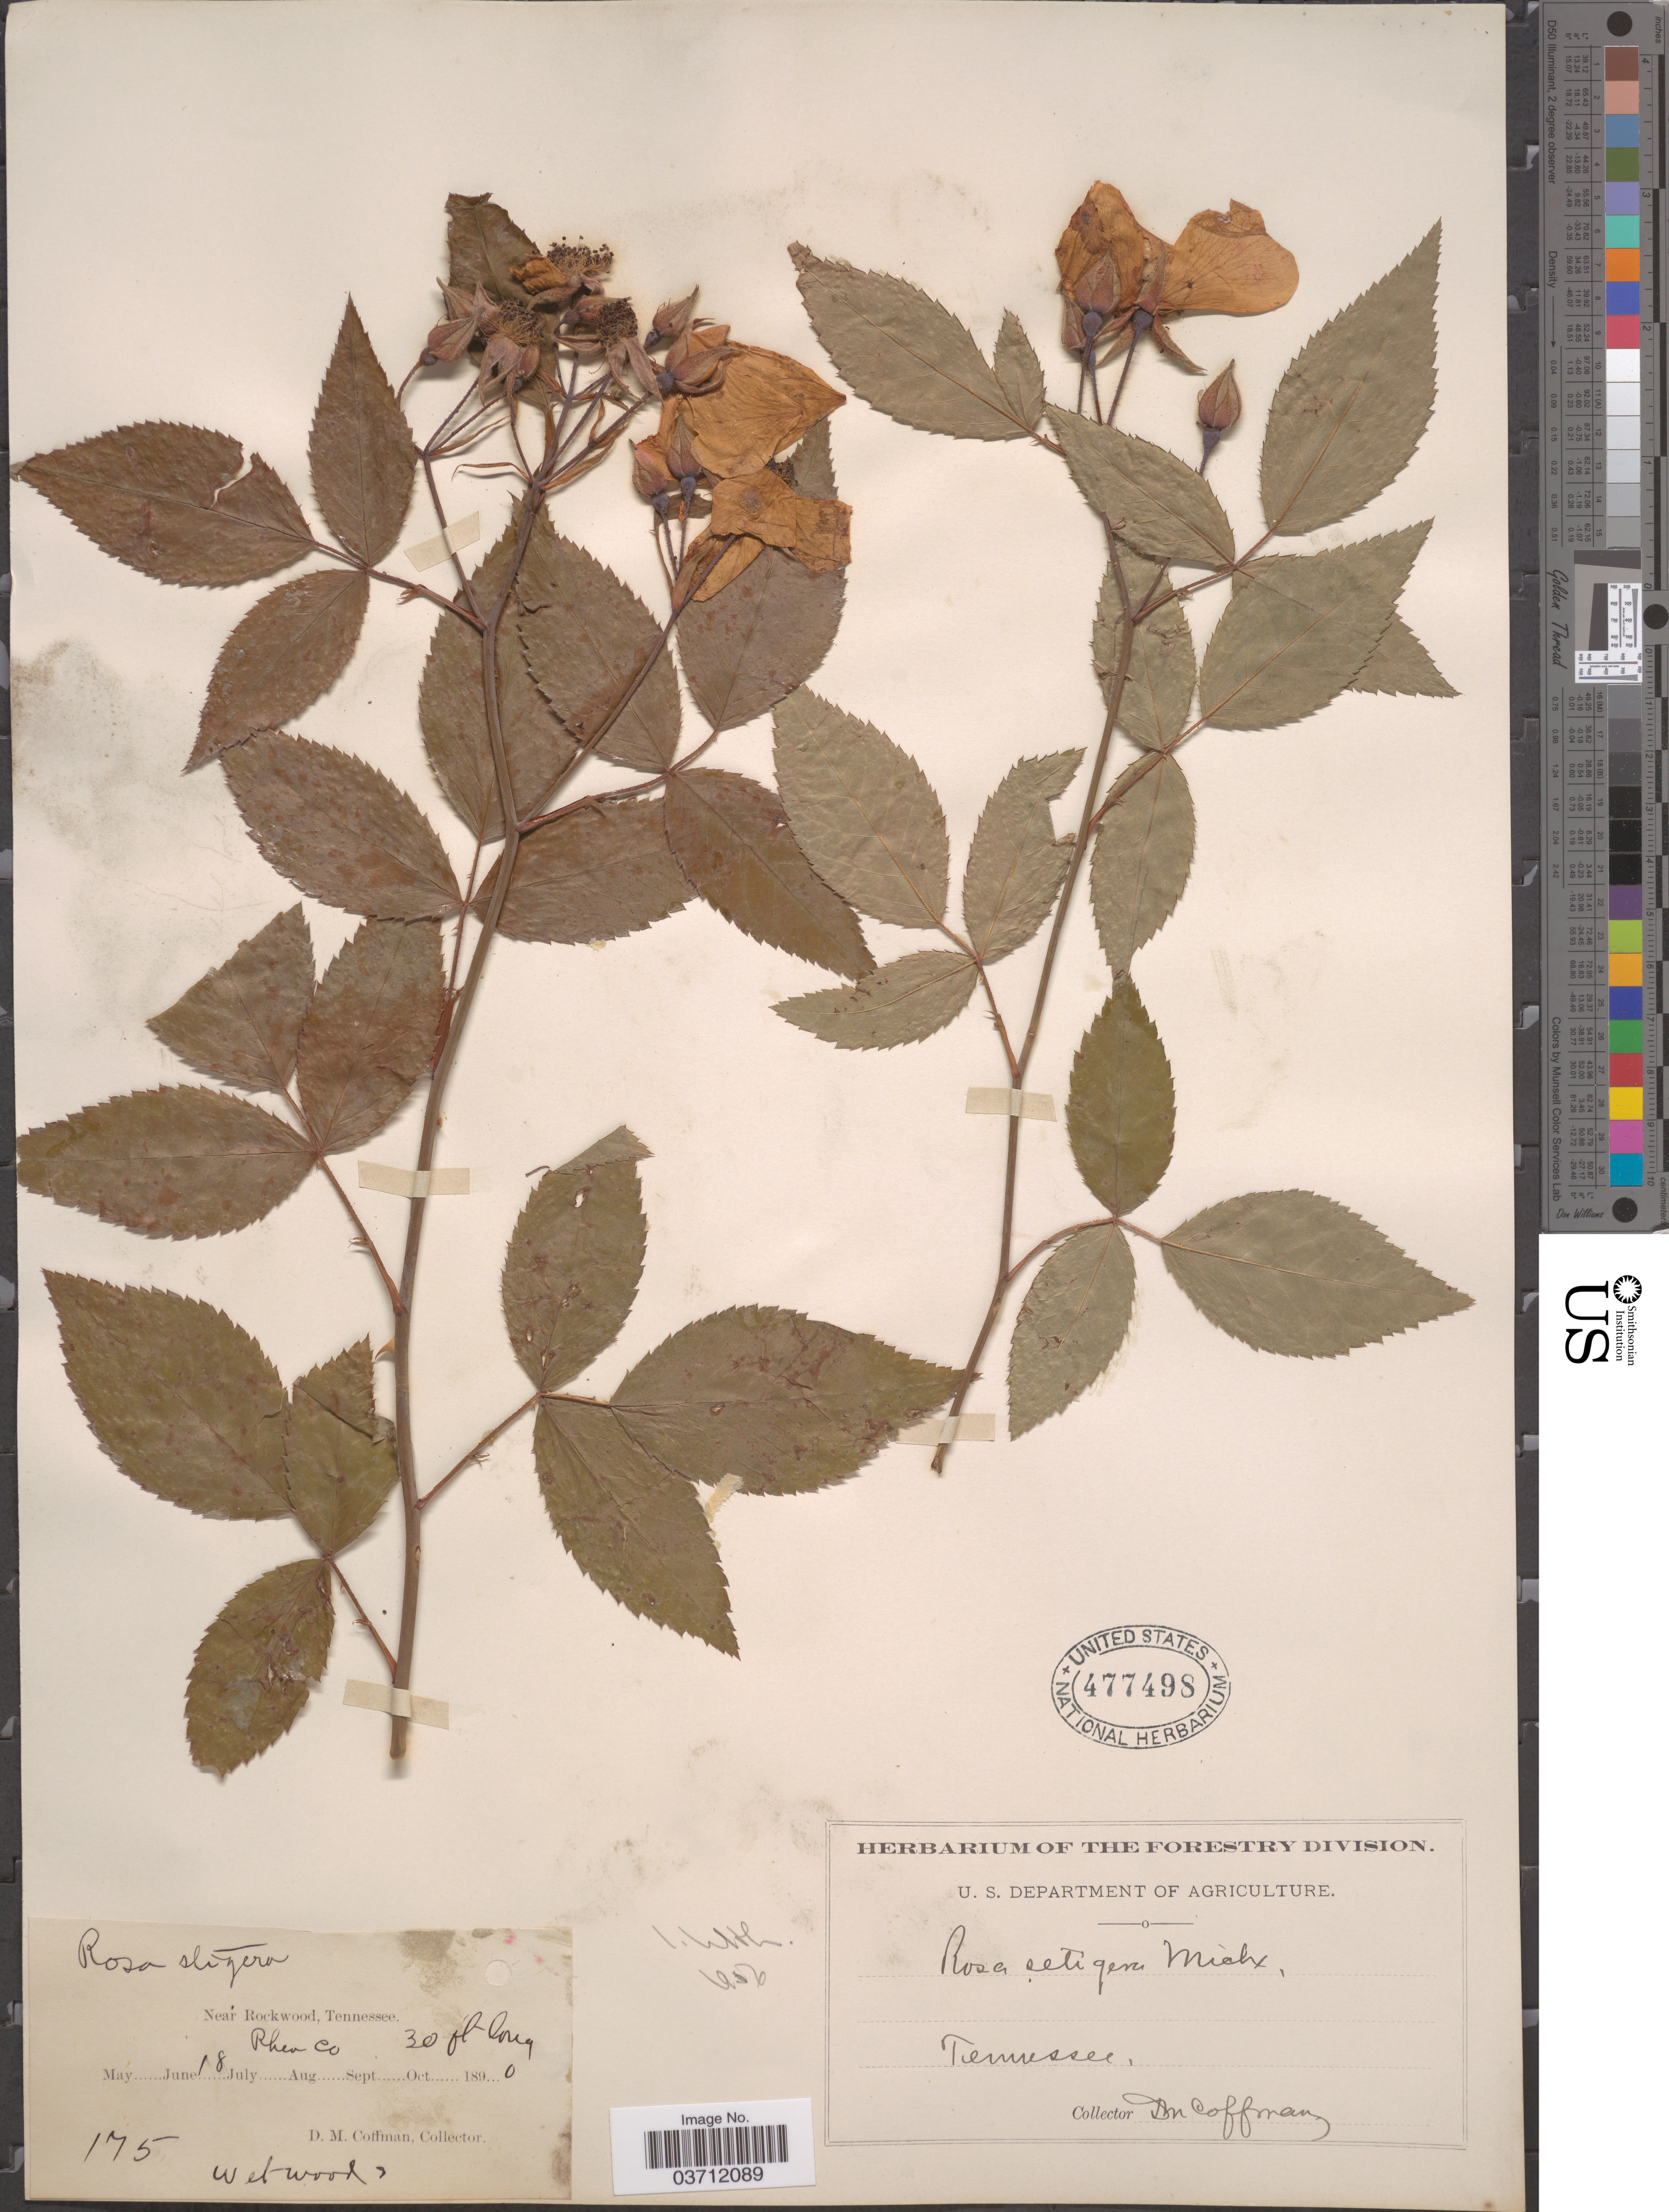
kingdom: Plantae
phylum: Tracheophyta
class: Magnoliopsida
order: Rosales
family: Rosaceae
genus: Rosa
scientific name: Rosa setigera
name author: Michx.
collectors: D. M. Coffman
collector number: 175?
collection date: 1890-06-18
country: United States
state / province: Tennessee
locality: Near Rockwood, Rhea Co.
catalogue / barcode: US 477498